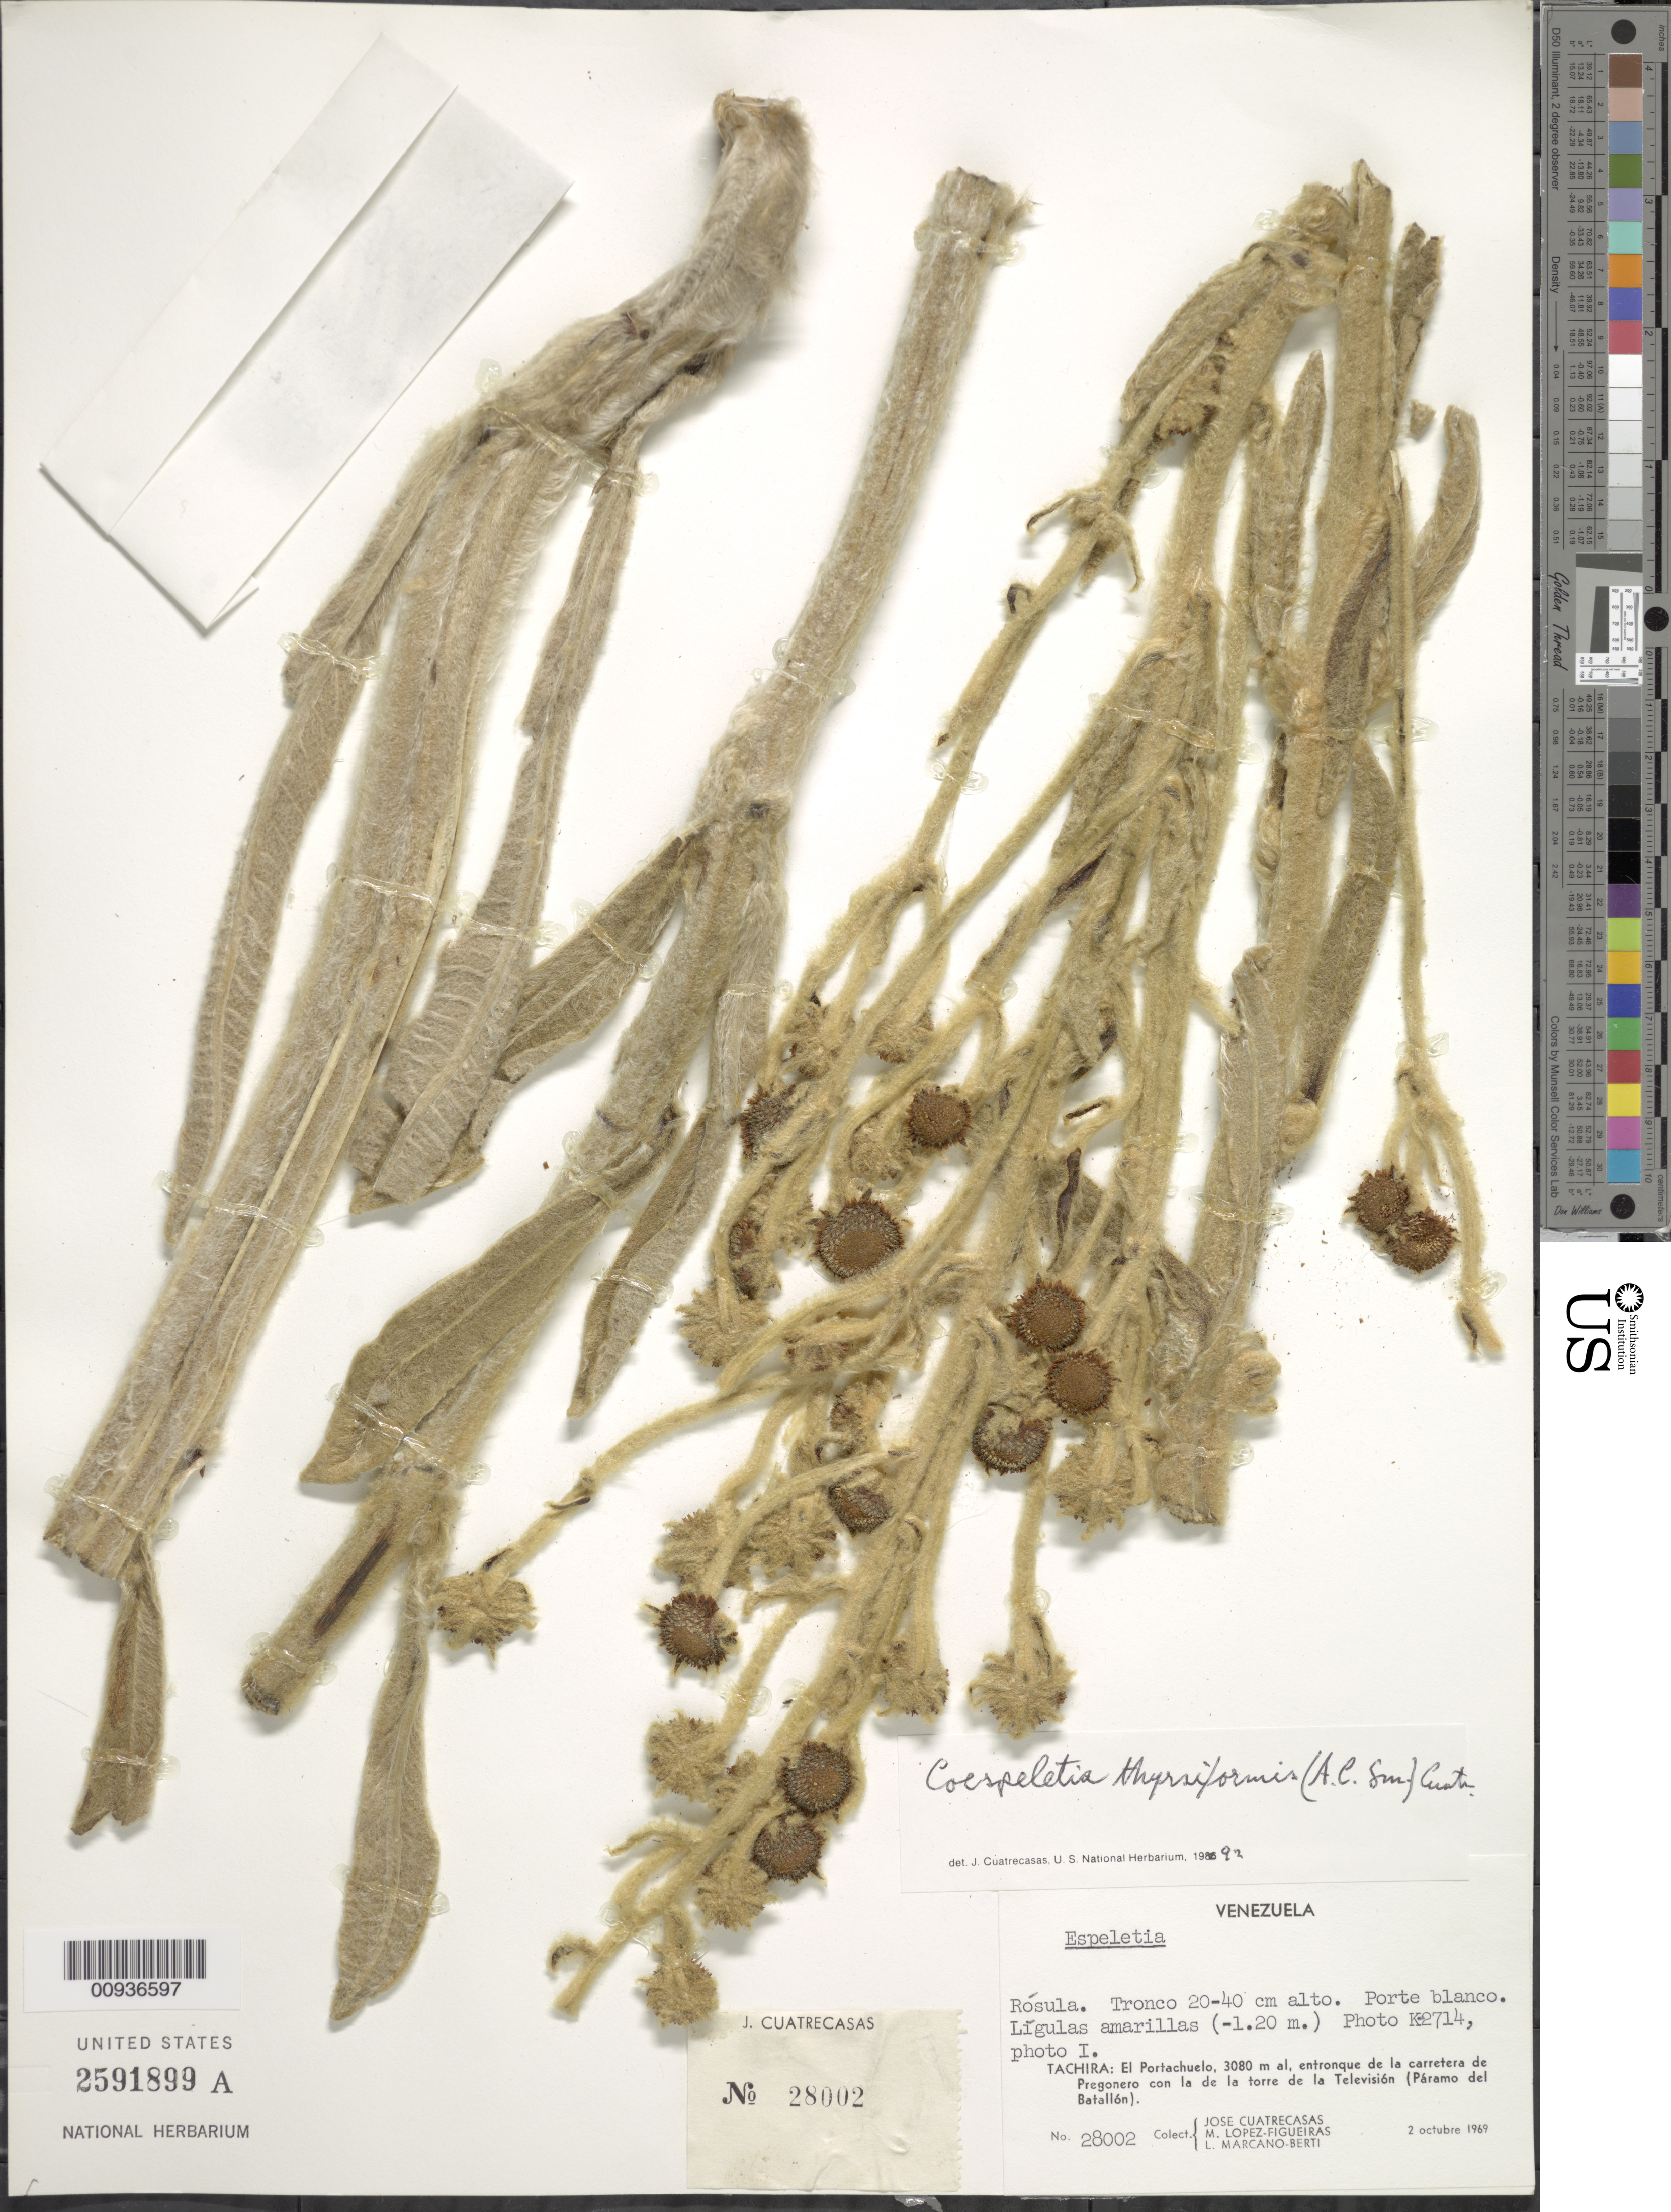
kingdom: Plantae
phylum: Tracheophyta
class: Magnoliopsida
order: Asterales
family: Asteraceae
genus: Coespeletia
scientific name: Coespeletia thyrsiformis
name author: (A.C. Sm.) Cuatrec.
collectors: J. Cuatrecasas, M. López Figueiras & L. Marcano-Berti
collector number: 28002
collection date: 1969-10-02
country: Venezuela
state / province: Tachira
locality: El Portachuelo, entronque de la carretera de Pregonero con la e la torre de la Television (Paramo del Batallon)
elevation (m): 3080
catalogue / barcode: US 2591899A